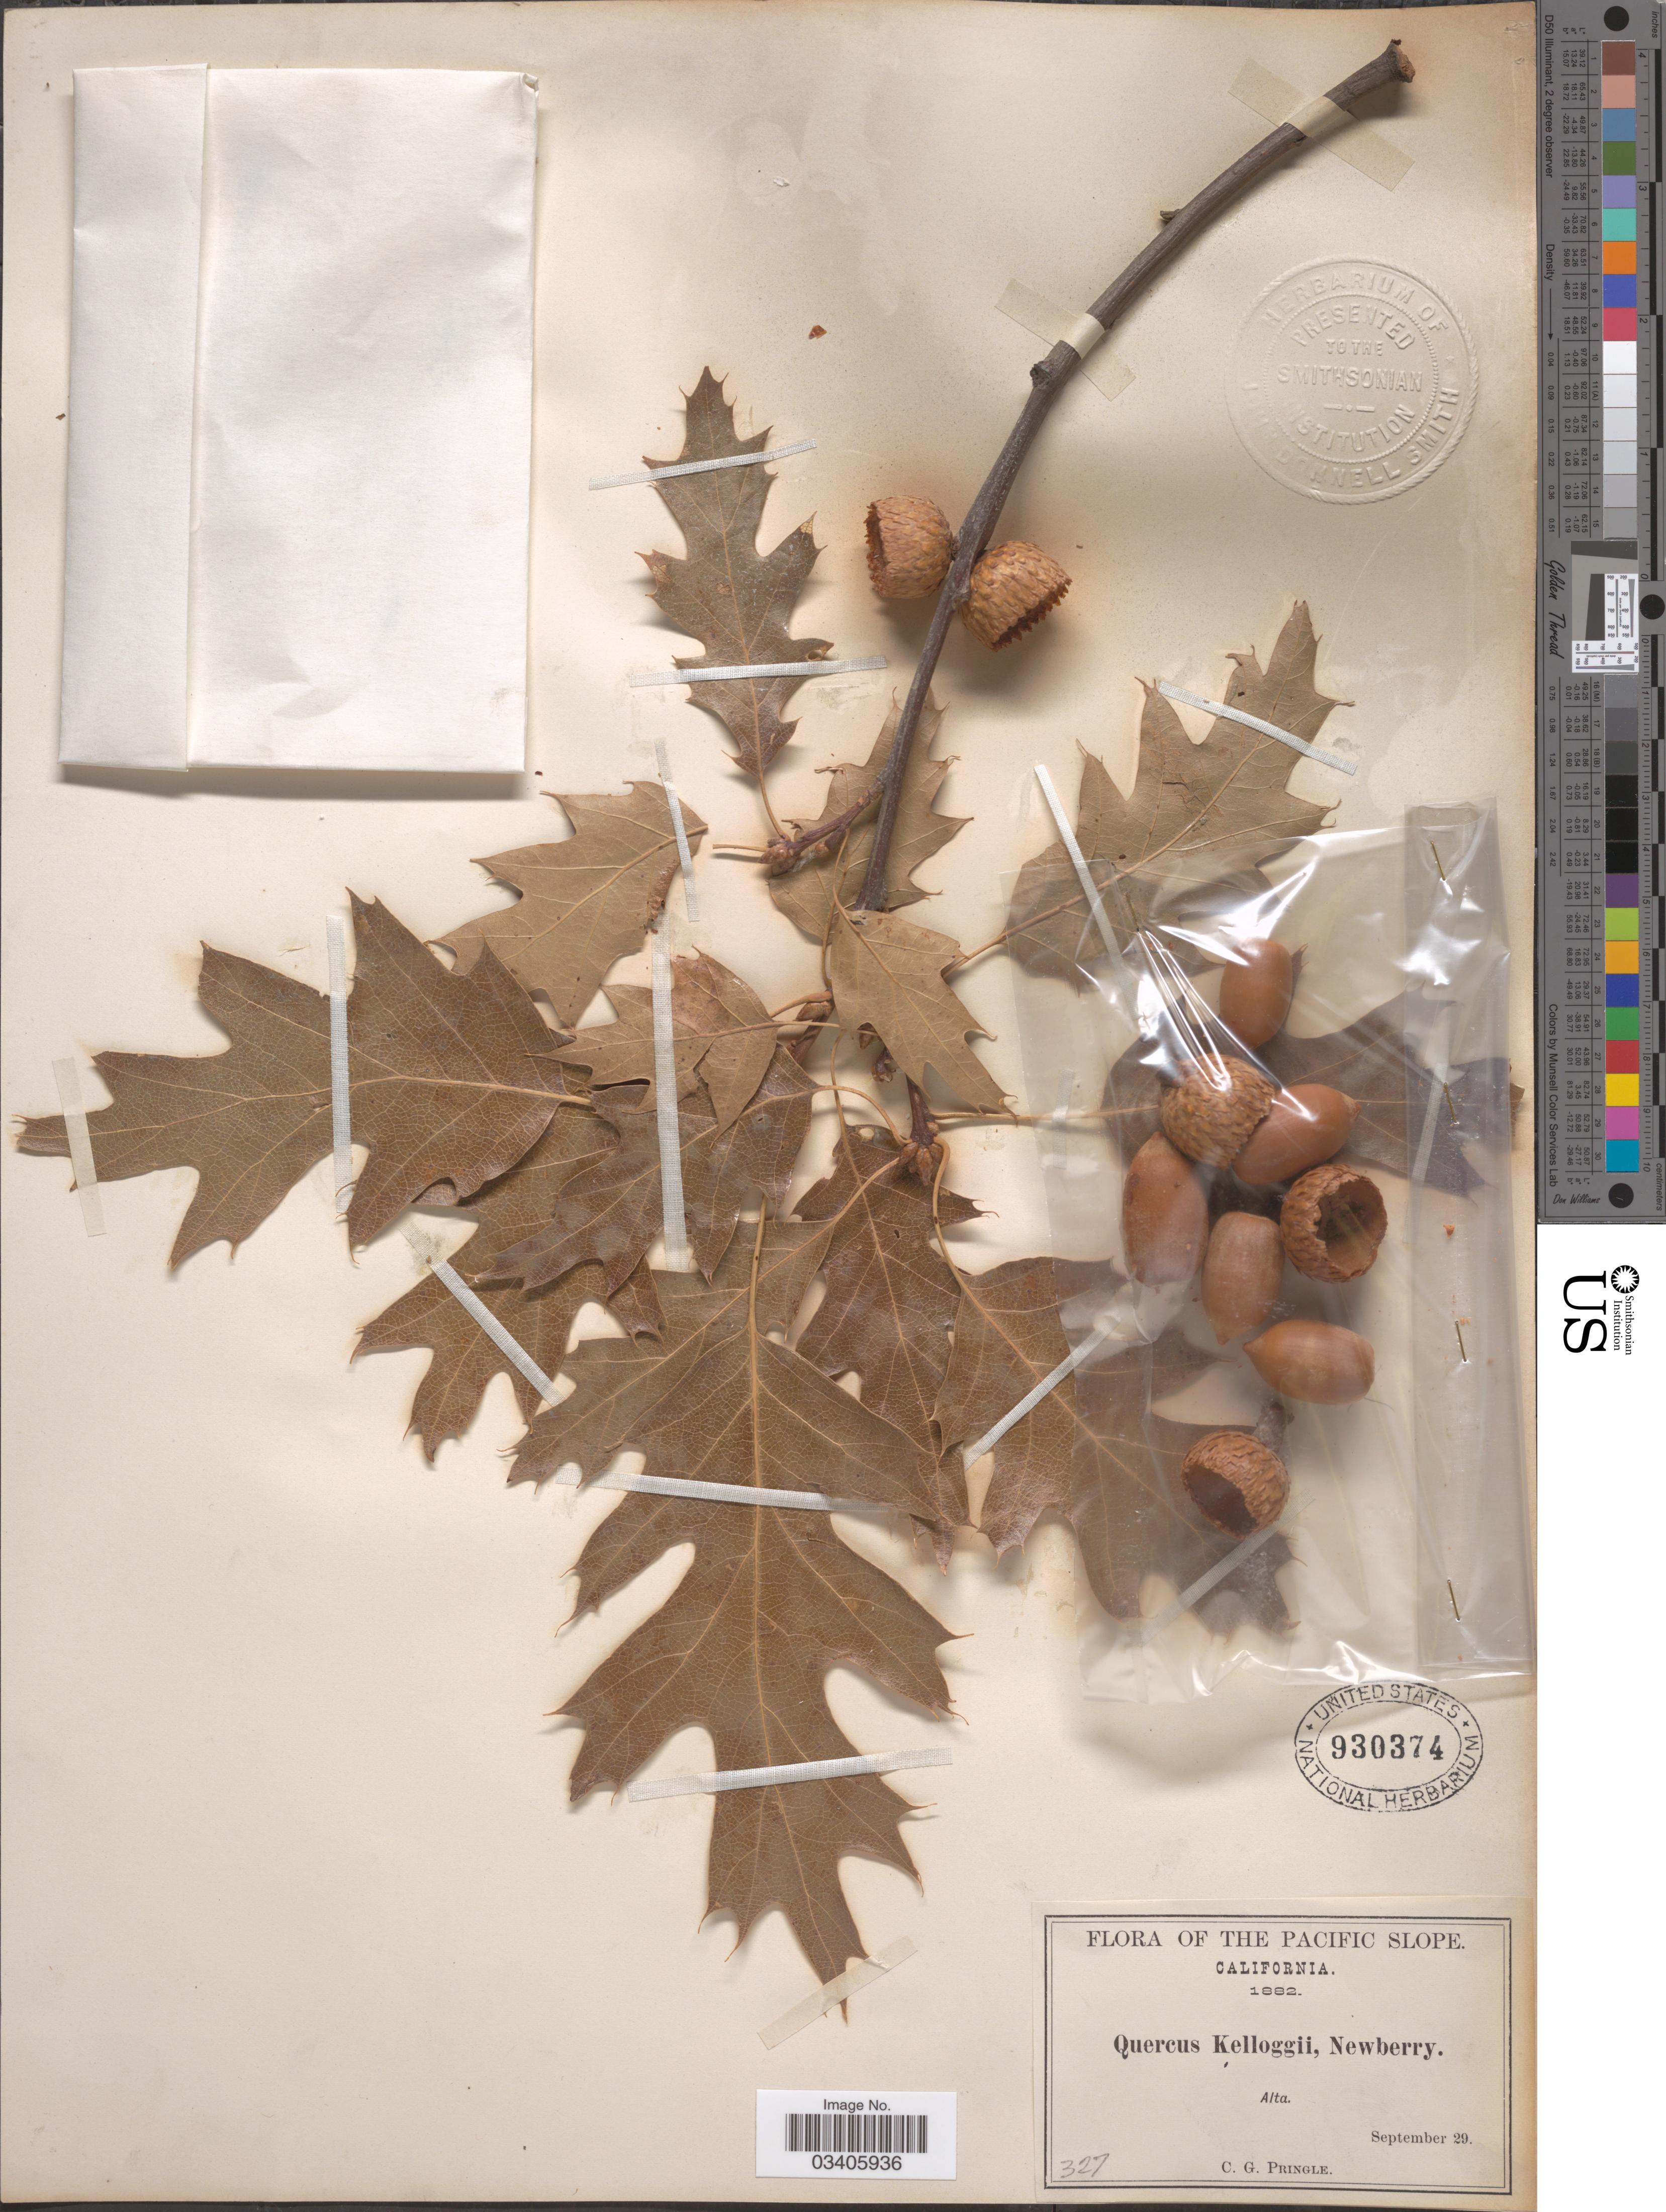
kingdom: Plantae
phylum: Tracheophyta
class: Magnoliopsida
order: Fagales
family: Fagaceae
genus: Quercus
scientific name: Quercus kelloggii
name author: Newb.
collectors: C. G. Pringle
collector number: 327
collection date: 1882-09-29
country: United States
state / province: California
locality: The Pacific Slope. Alta.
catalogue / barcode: US 930374